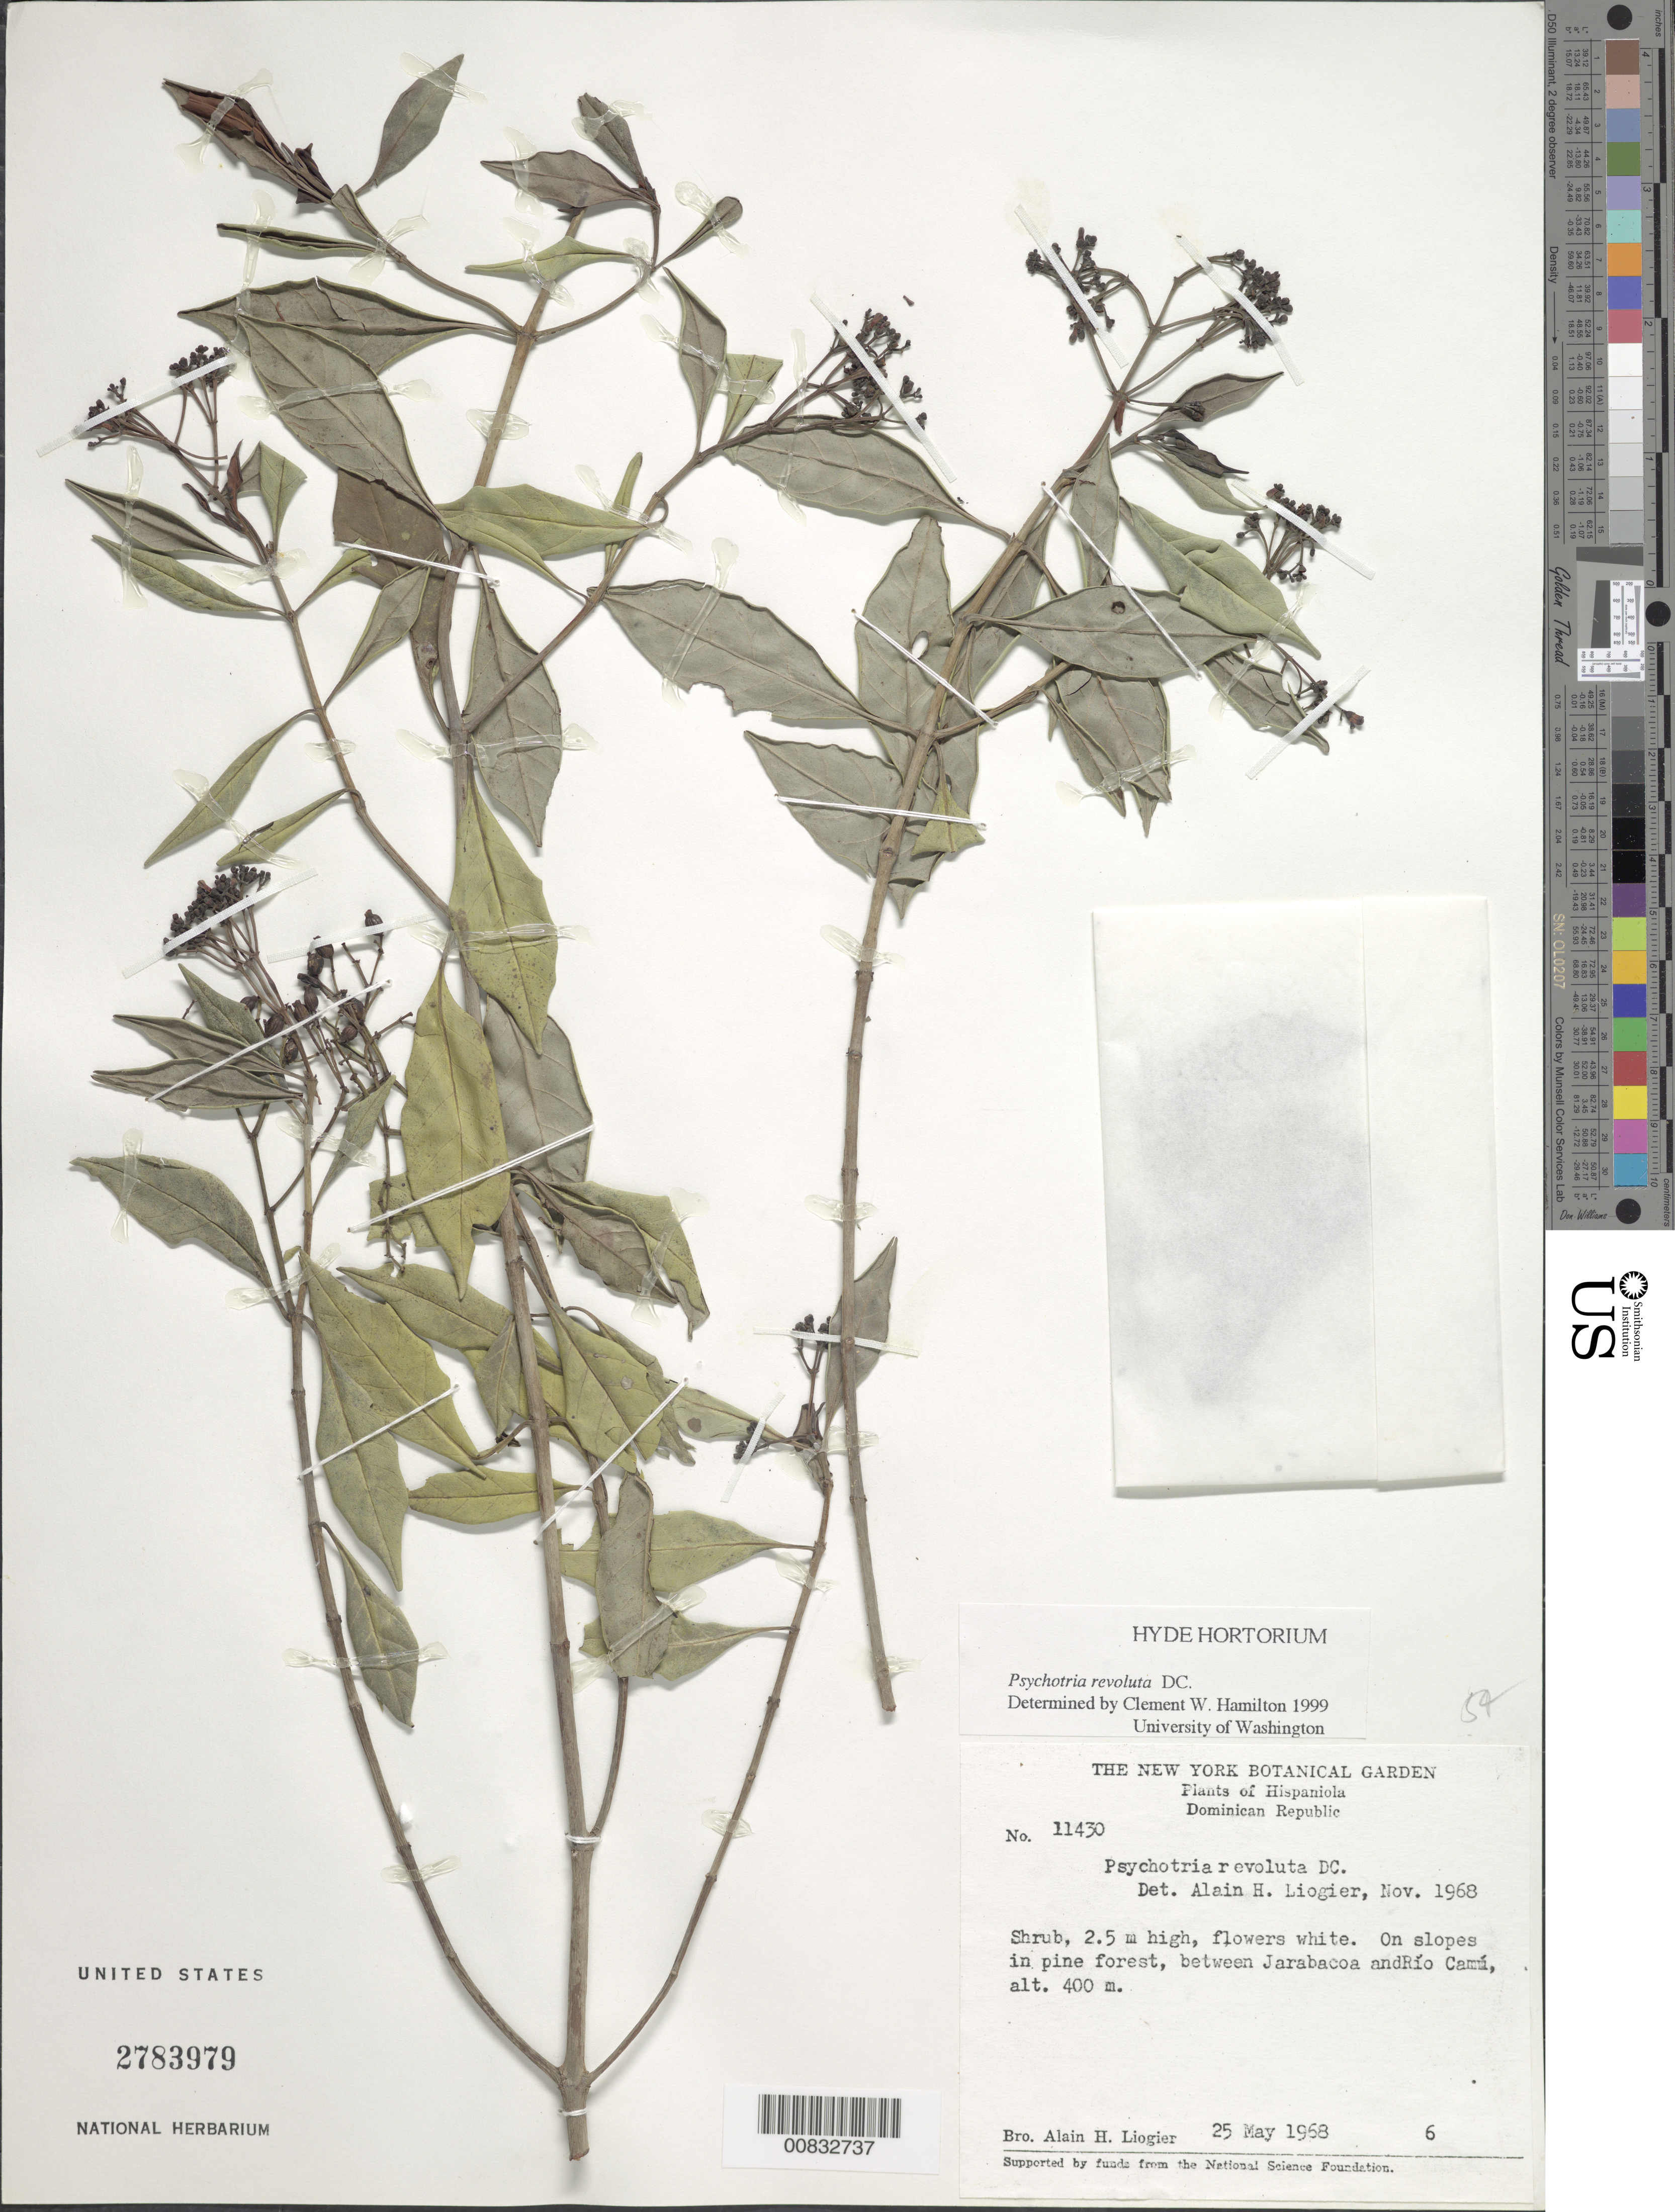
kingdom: Plantae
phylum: Tracheophyta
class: Magnoliopsida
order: Gentianales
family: Rubiaceae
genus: Psychotria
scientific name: Psychotria revoluta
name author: DC.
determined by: Hamilton, C. W.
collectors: A. H. Liogier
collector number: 11430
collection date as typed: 25 May 1968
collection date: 1968-05-25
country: Dominican Republic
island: Hispaniola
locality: Between Jarabacoa and Rion Camú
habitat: On slopes in pine forest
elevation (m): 400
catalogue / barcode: US 2783979